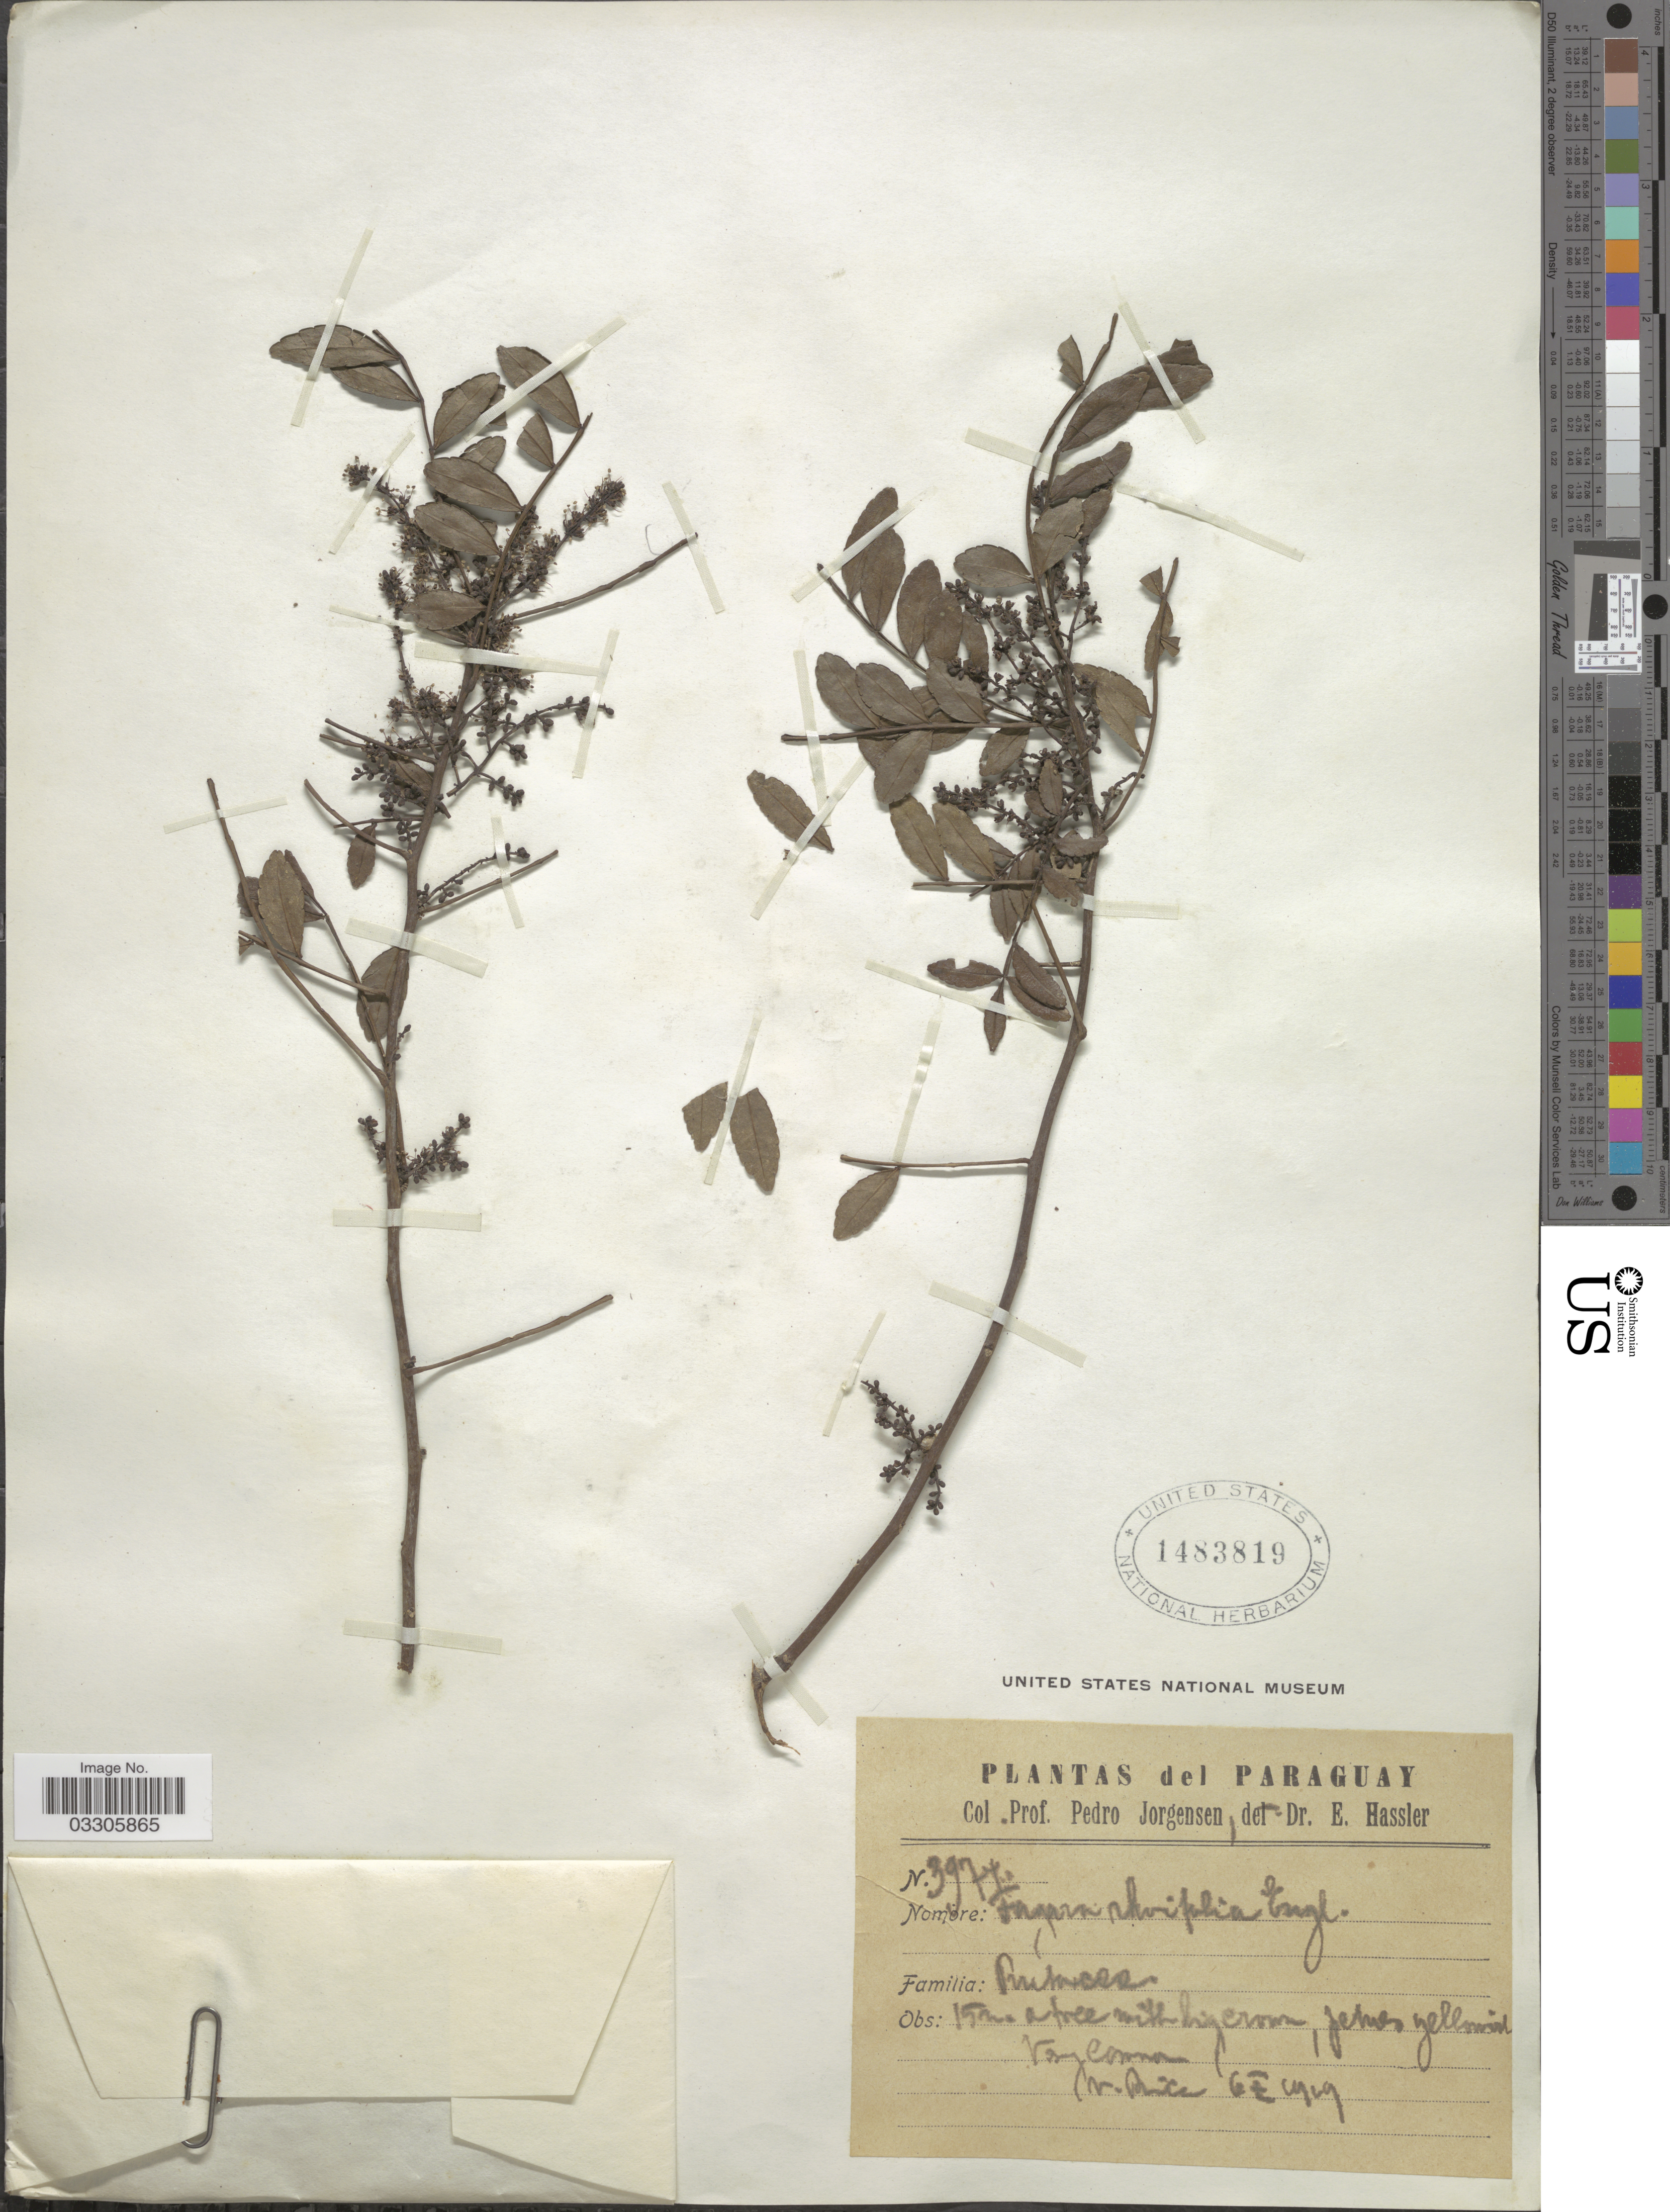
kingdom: Plantae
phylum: Tracheophyta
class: Magnoliopsida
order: Sapindales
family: Rutaceae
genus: Zanthoxylum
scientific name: Zanthoxylum fagara subsp. culantrilo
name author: (Kunth) Reynel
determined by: Londoño-Echeverri, Y.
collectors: P. Jörgensen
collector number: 3974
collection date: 1929-01-06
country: Paraguay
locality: V. Rica.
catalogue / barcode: US 1483819